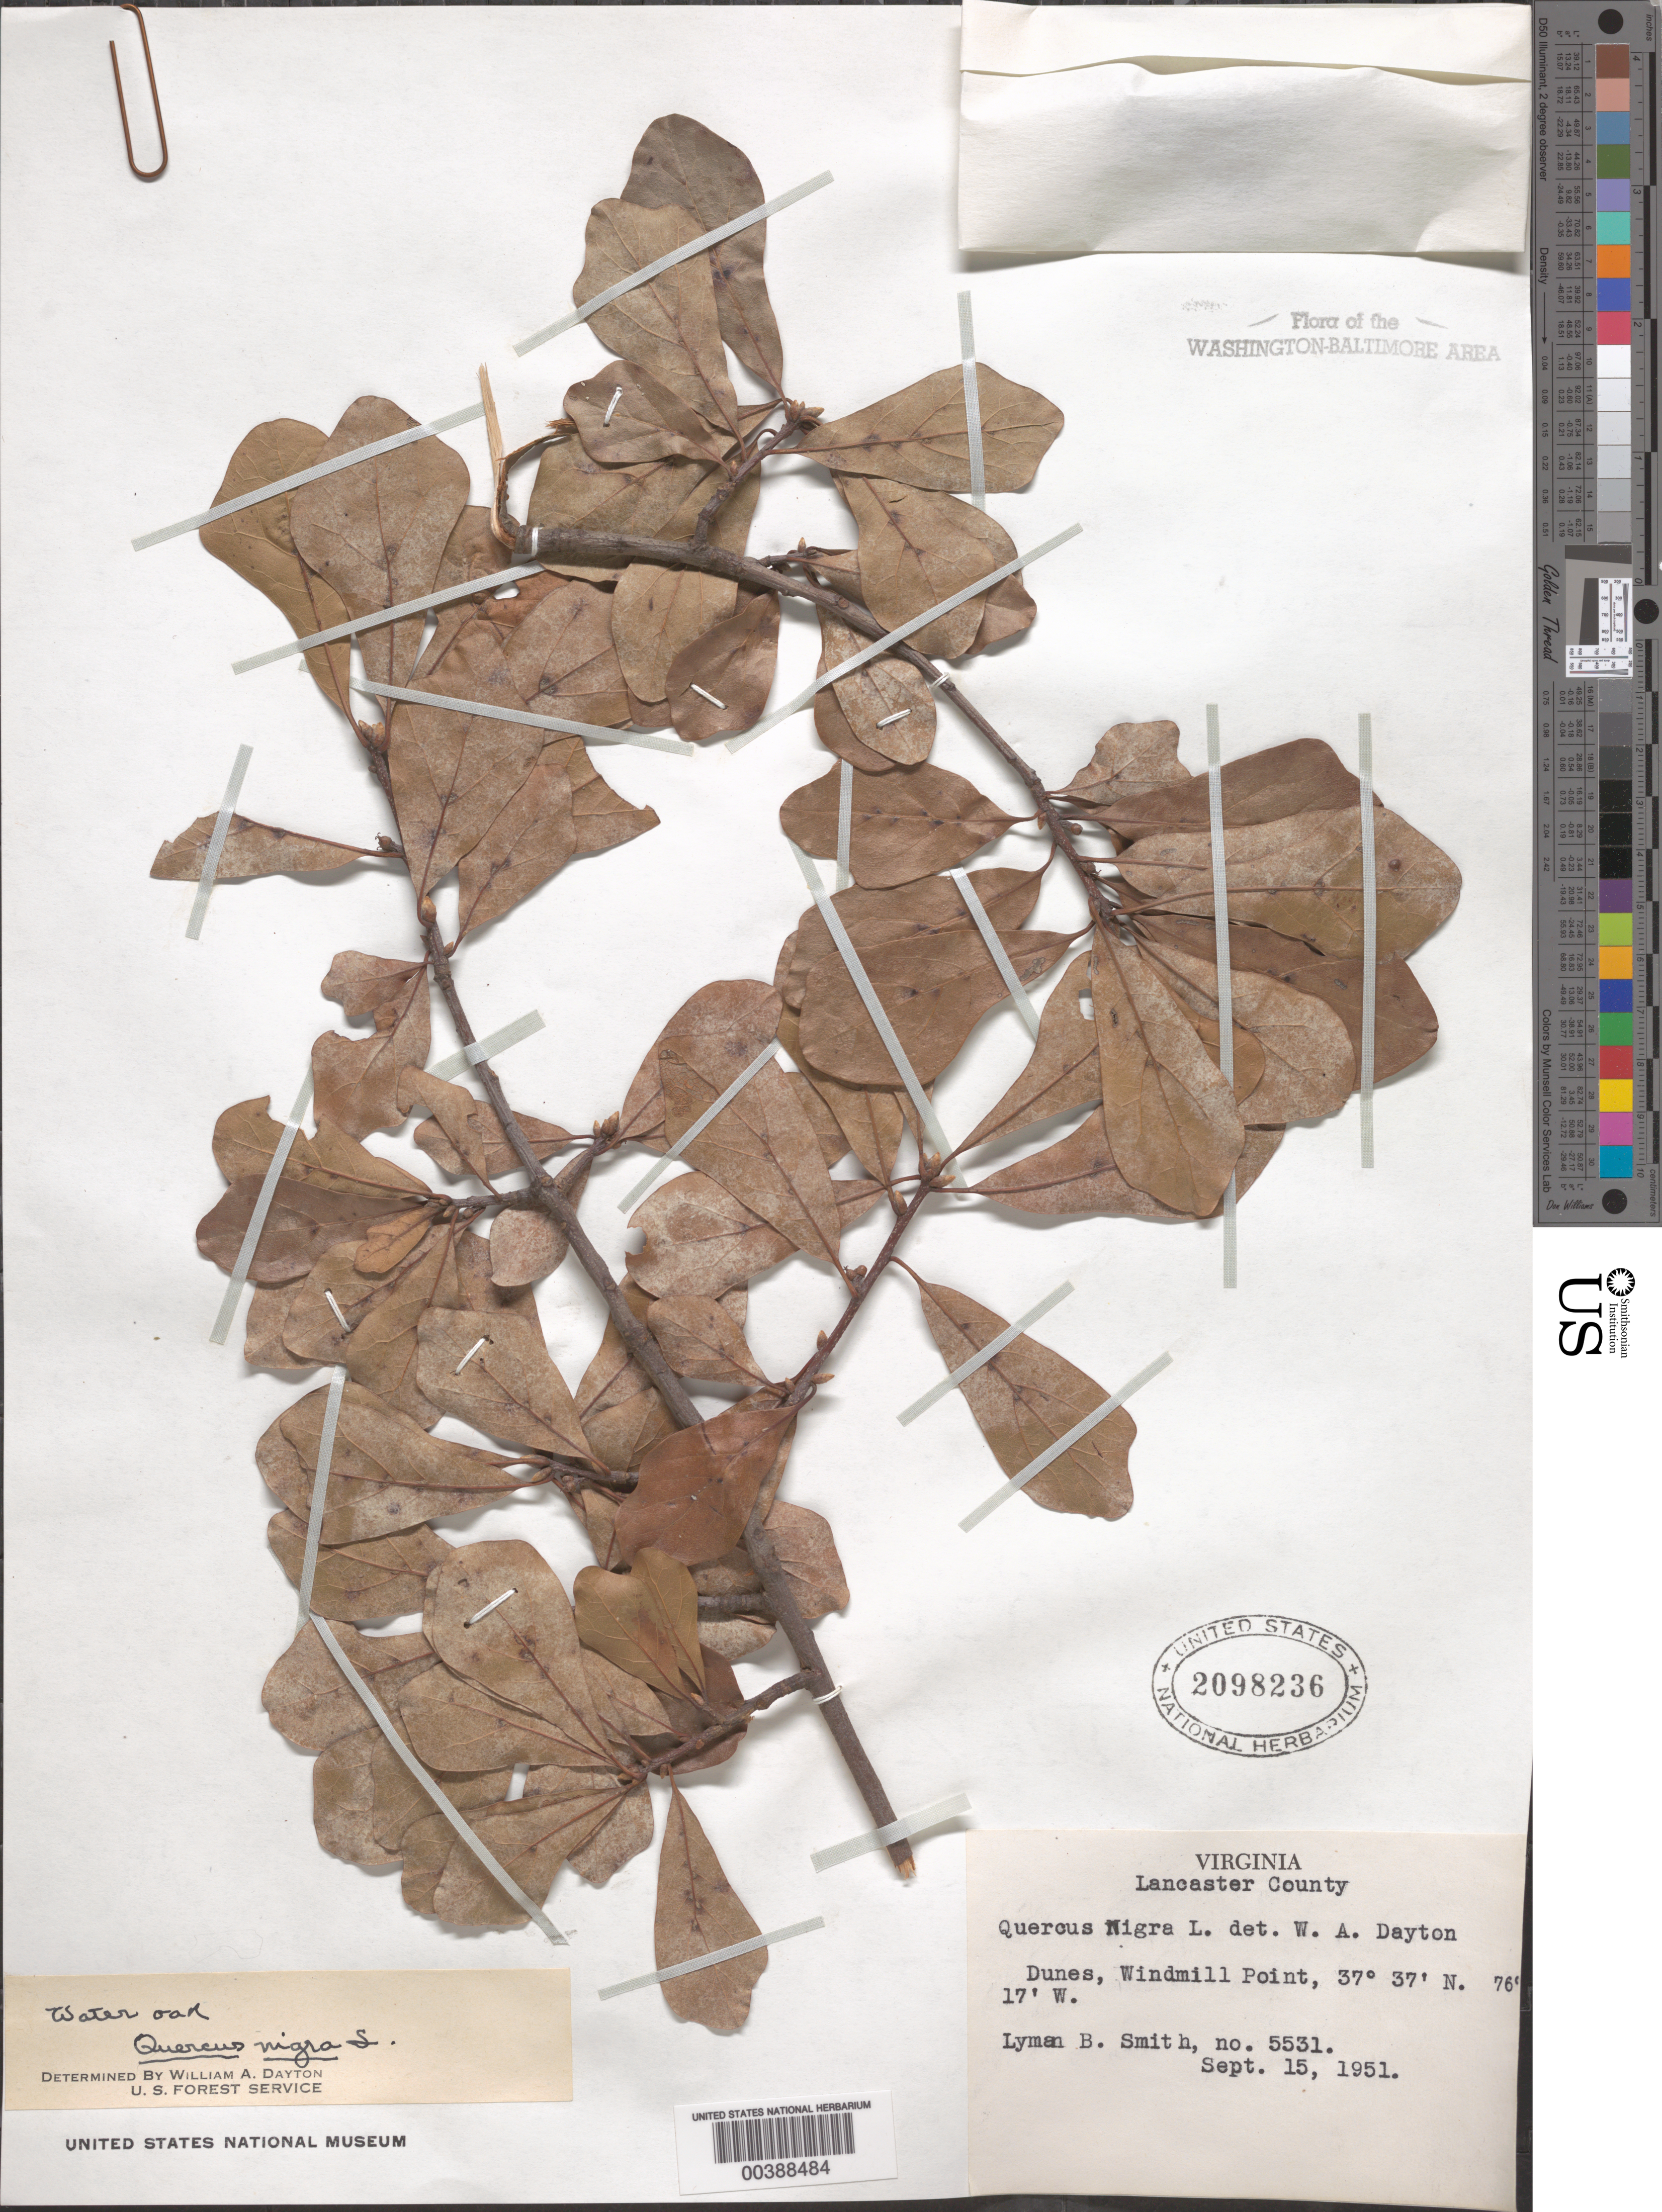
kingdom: Plantae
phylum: Tracheophyta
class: Magnoliopsida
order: Fagales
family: Fagaceae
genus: Quercus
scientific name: Quercus nigra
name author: L.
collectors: L. Smith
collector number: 5531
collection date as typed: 15 Sep 1951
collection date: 1951-09-15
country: United States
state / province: Virginia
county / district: Lancaster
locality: Windmill Point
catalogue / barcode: US 2098236